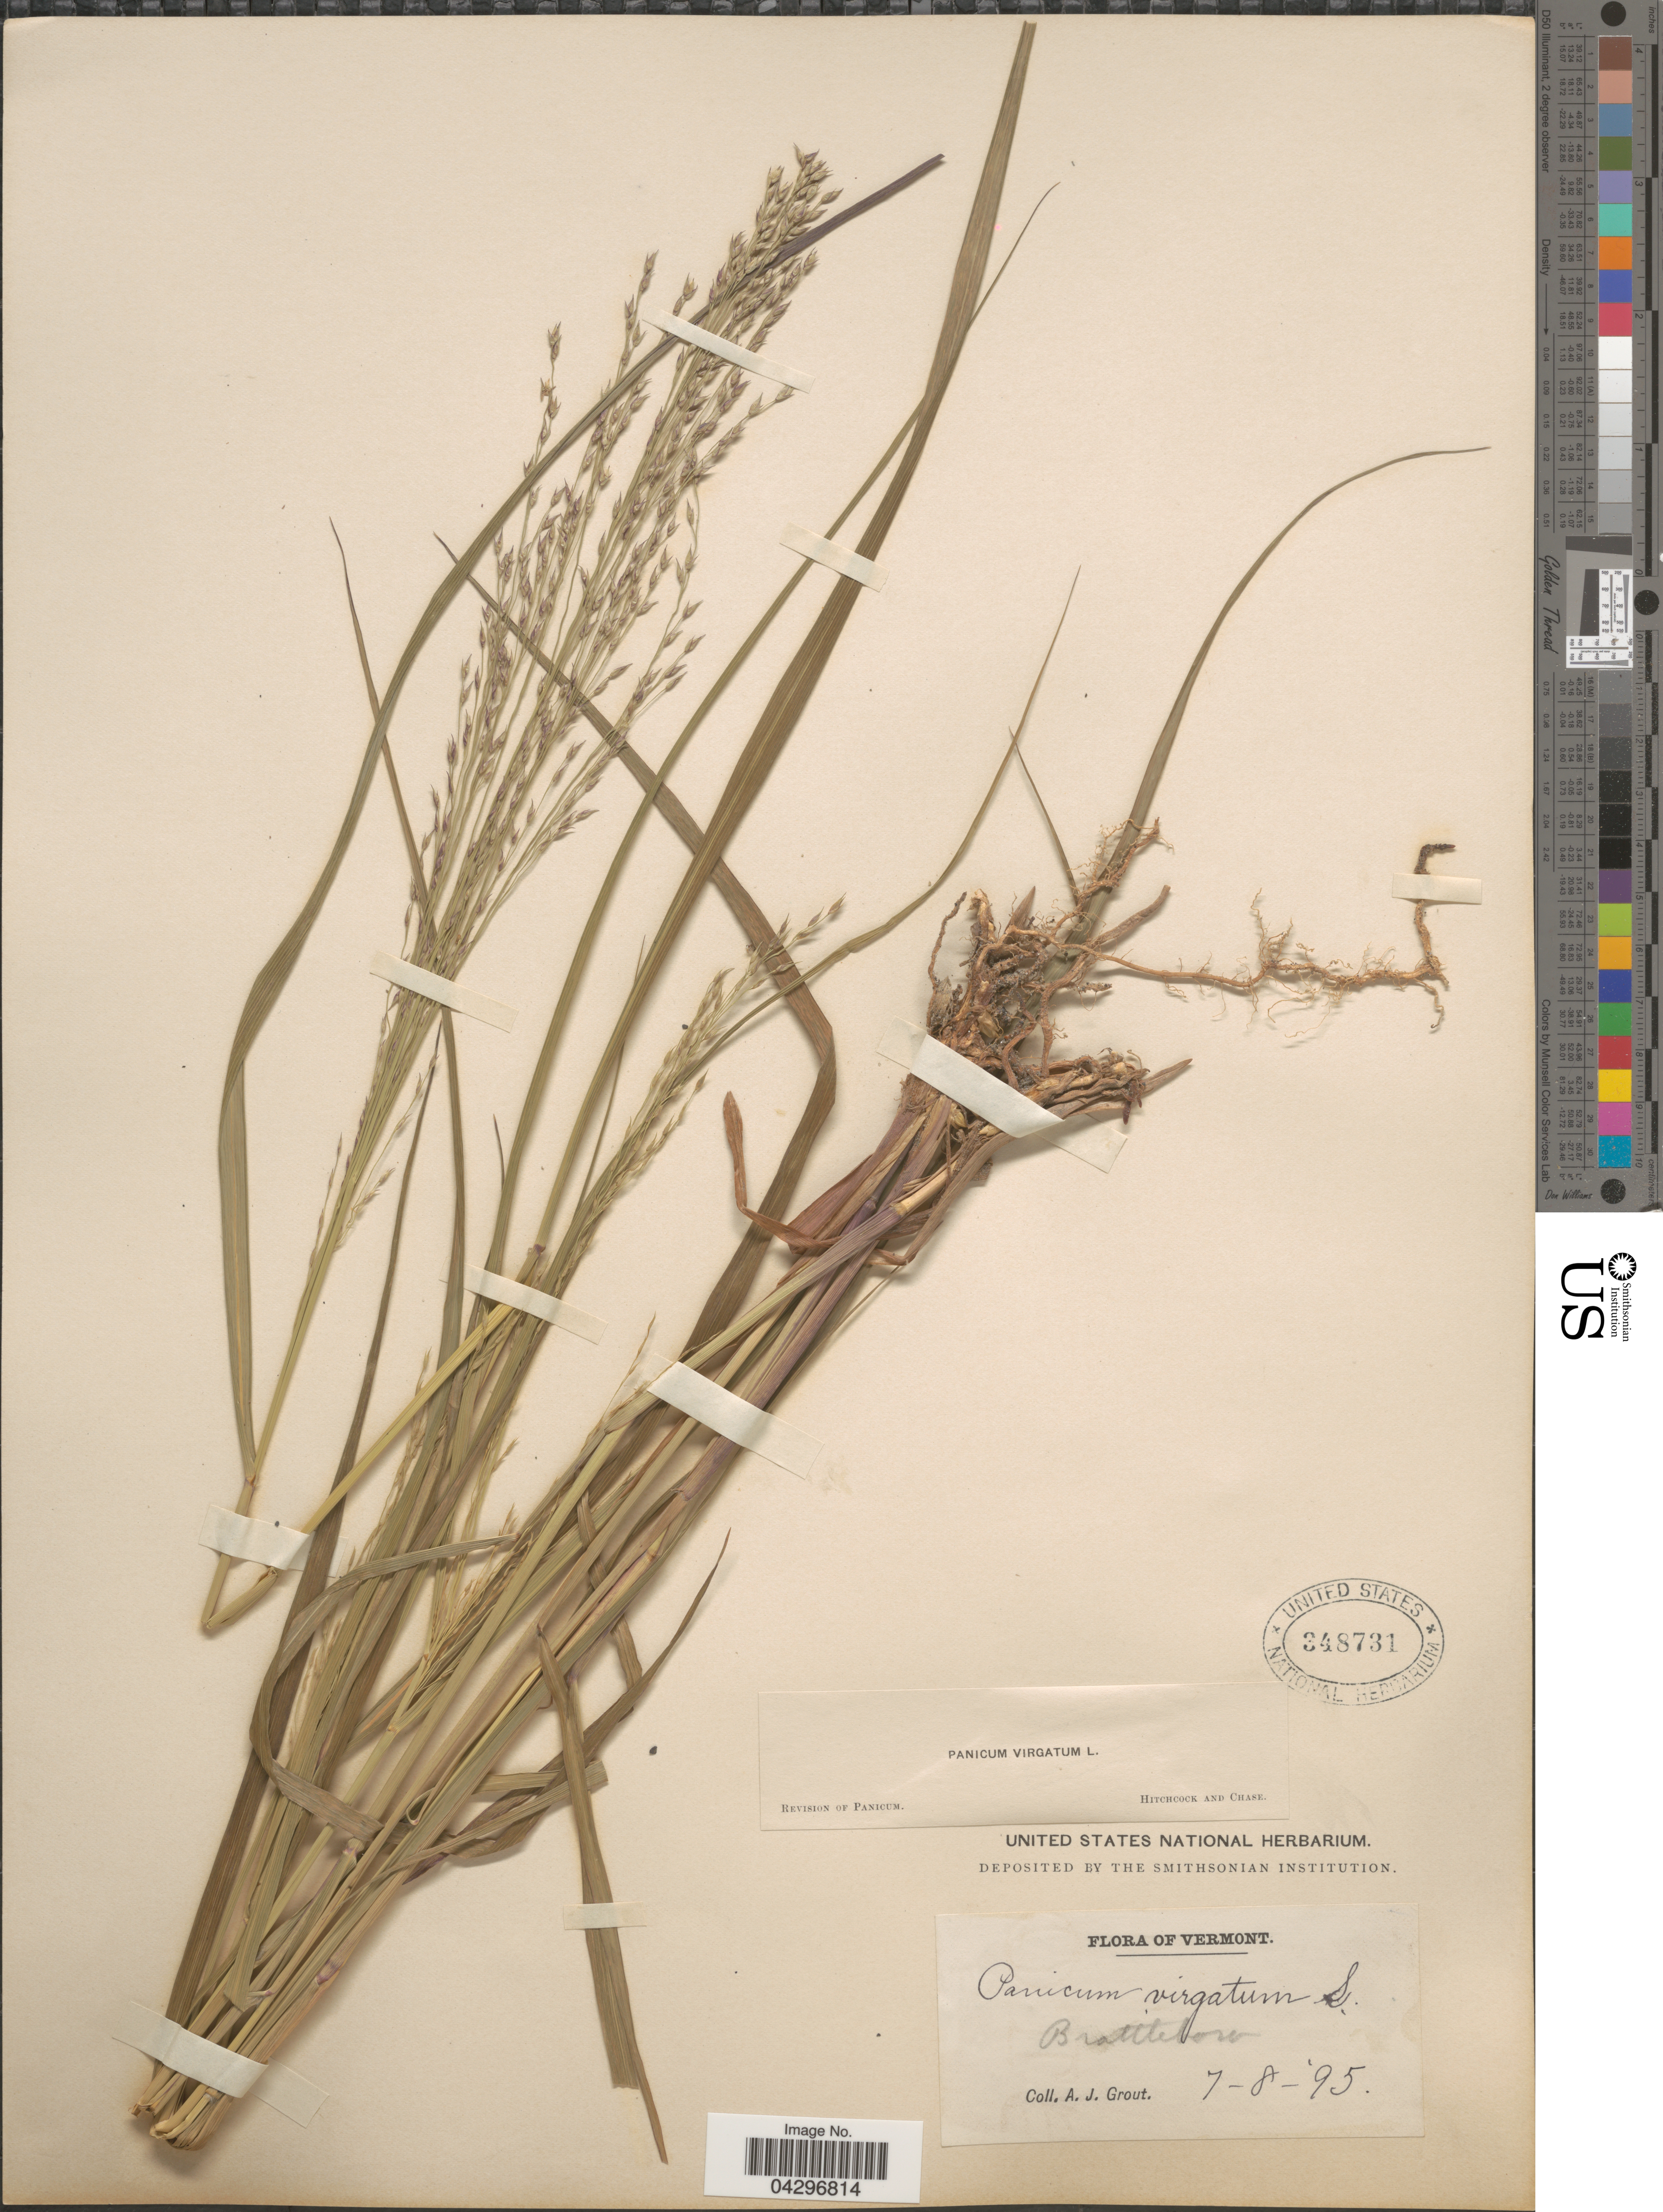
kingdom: Plantae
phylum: Tracheophyta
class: Liliopsida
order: Poales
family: Poaceae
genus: Panicum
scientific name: Panicum virgatum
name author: L.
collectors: A. J. Grout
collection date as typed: Transcribed d/m/y: 8/7/95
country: United States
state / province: Vermont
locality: Brattleboro.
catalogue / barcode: US 348731